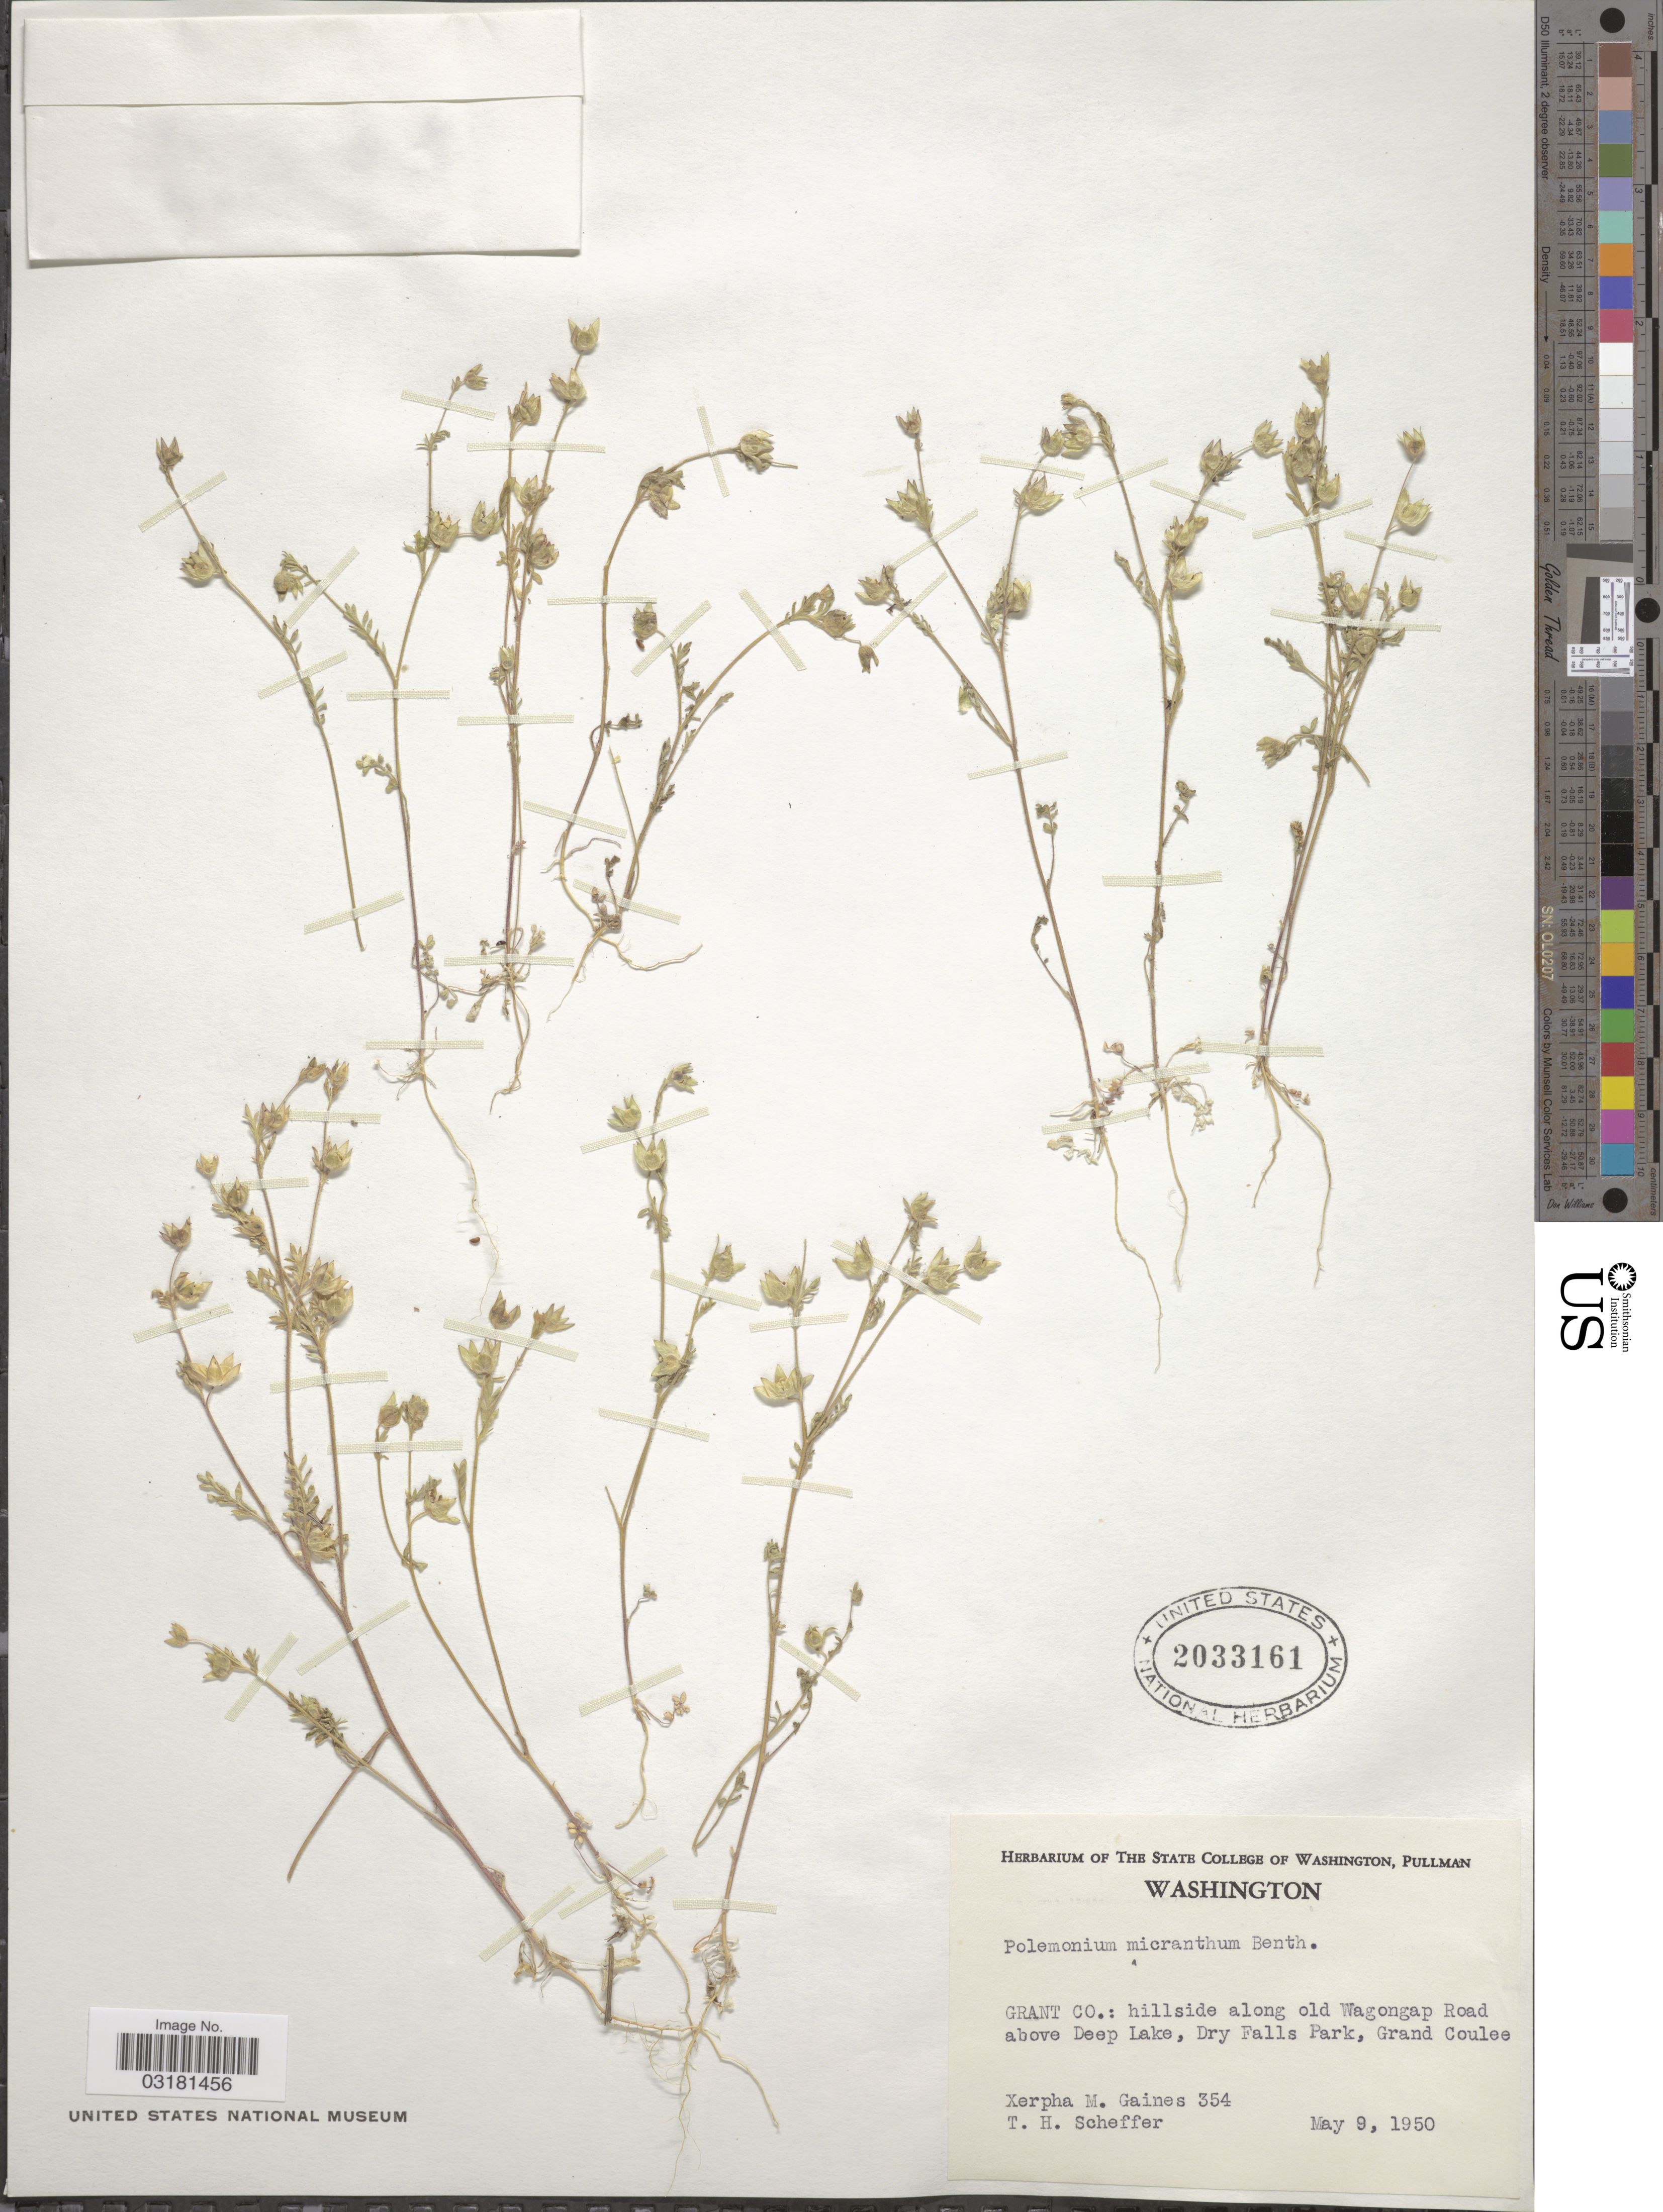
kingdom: Plantae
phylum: Tracheophyta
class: Magnoliopsida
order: Ericales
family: Polemoniaceae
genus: Polemonium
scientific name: Polemonium micranthum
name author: Benth.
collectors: X. Gaines & T. Scheffer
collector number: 354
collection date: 1950-05-09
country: United States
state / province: Washington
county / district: Grant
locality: Grant Co.: hillside along old Wagongap Road above Deep Lake, Dry Falls Park, Grand Coulee.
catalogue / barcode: US 2033161